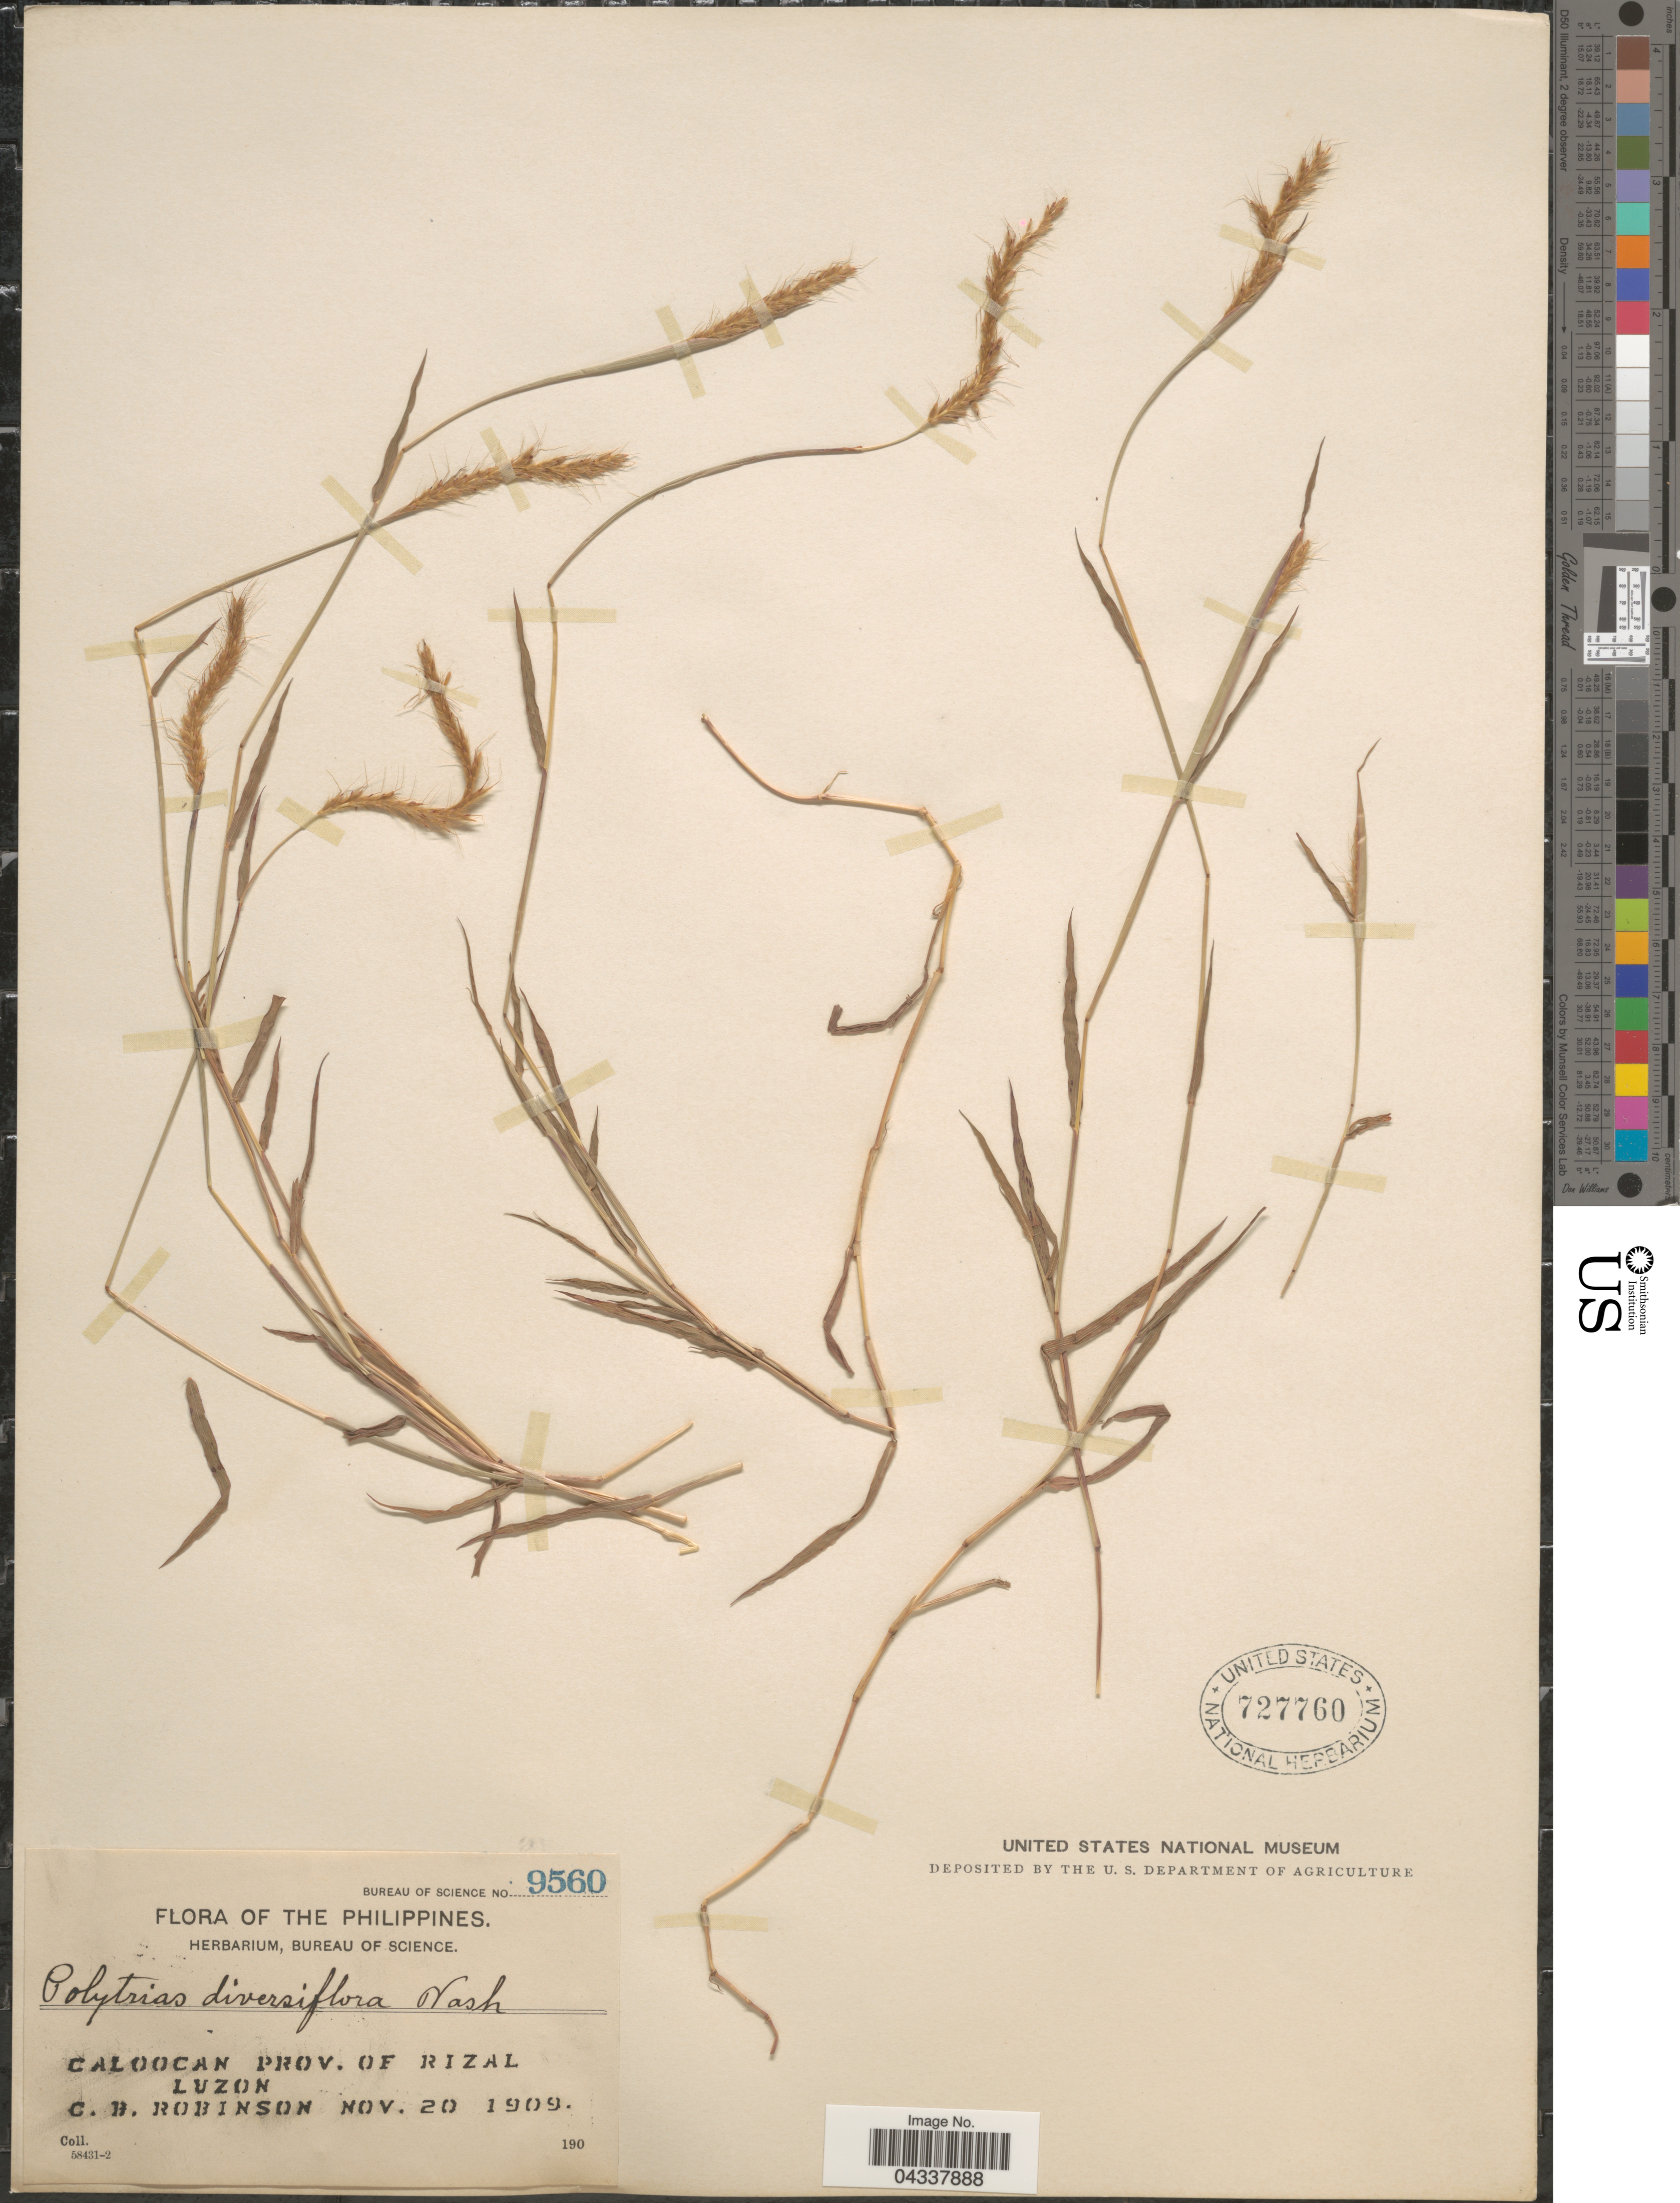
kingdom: Plantae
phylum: Tracheophyta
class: Liliopsida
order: Poales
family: Poaceae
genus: Polytrias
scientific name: Polytrias indica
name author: (Houtt.) Veldkamp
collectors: C. Robinson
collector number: Bureau of Science 9560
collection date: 1909-11-20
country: Philippines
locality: Caloocan Prov. of Rizal. Luzon.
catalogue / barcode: US 727760